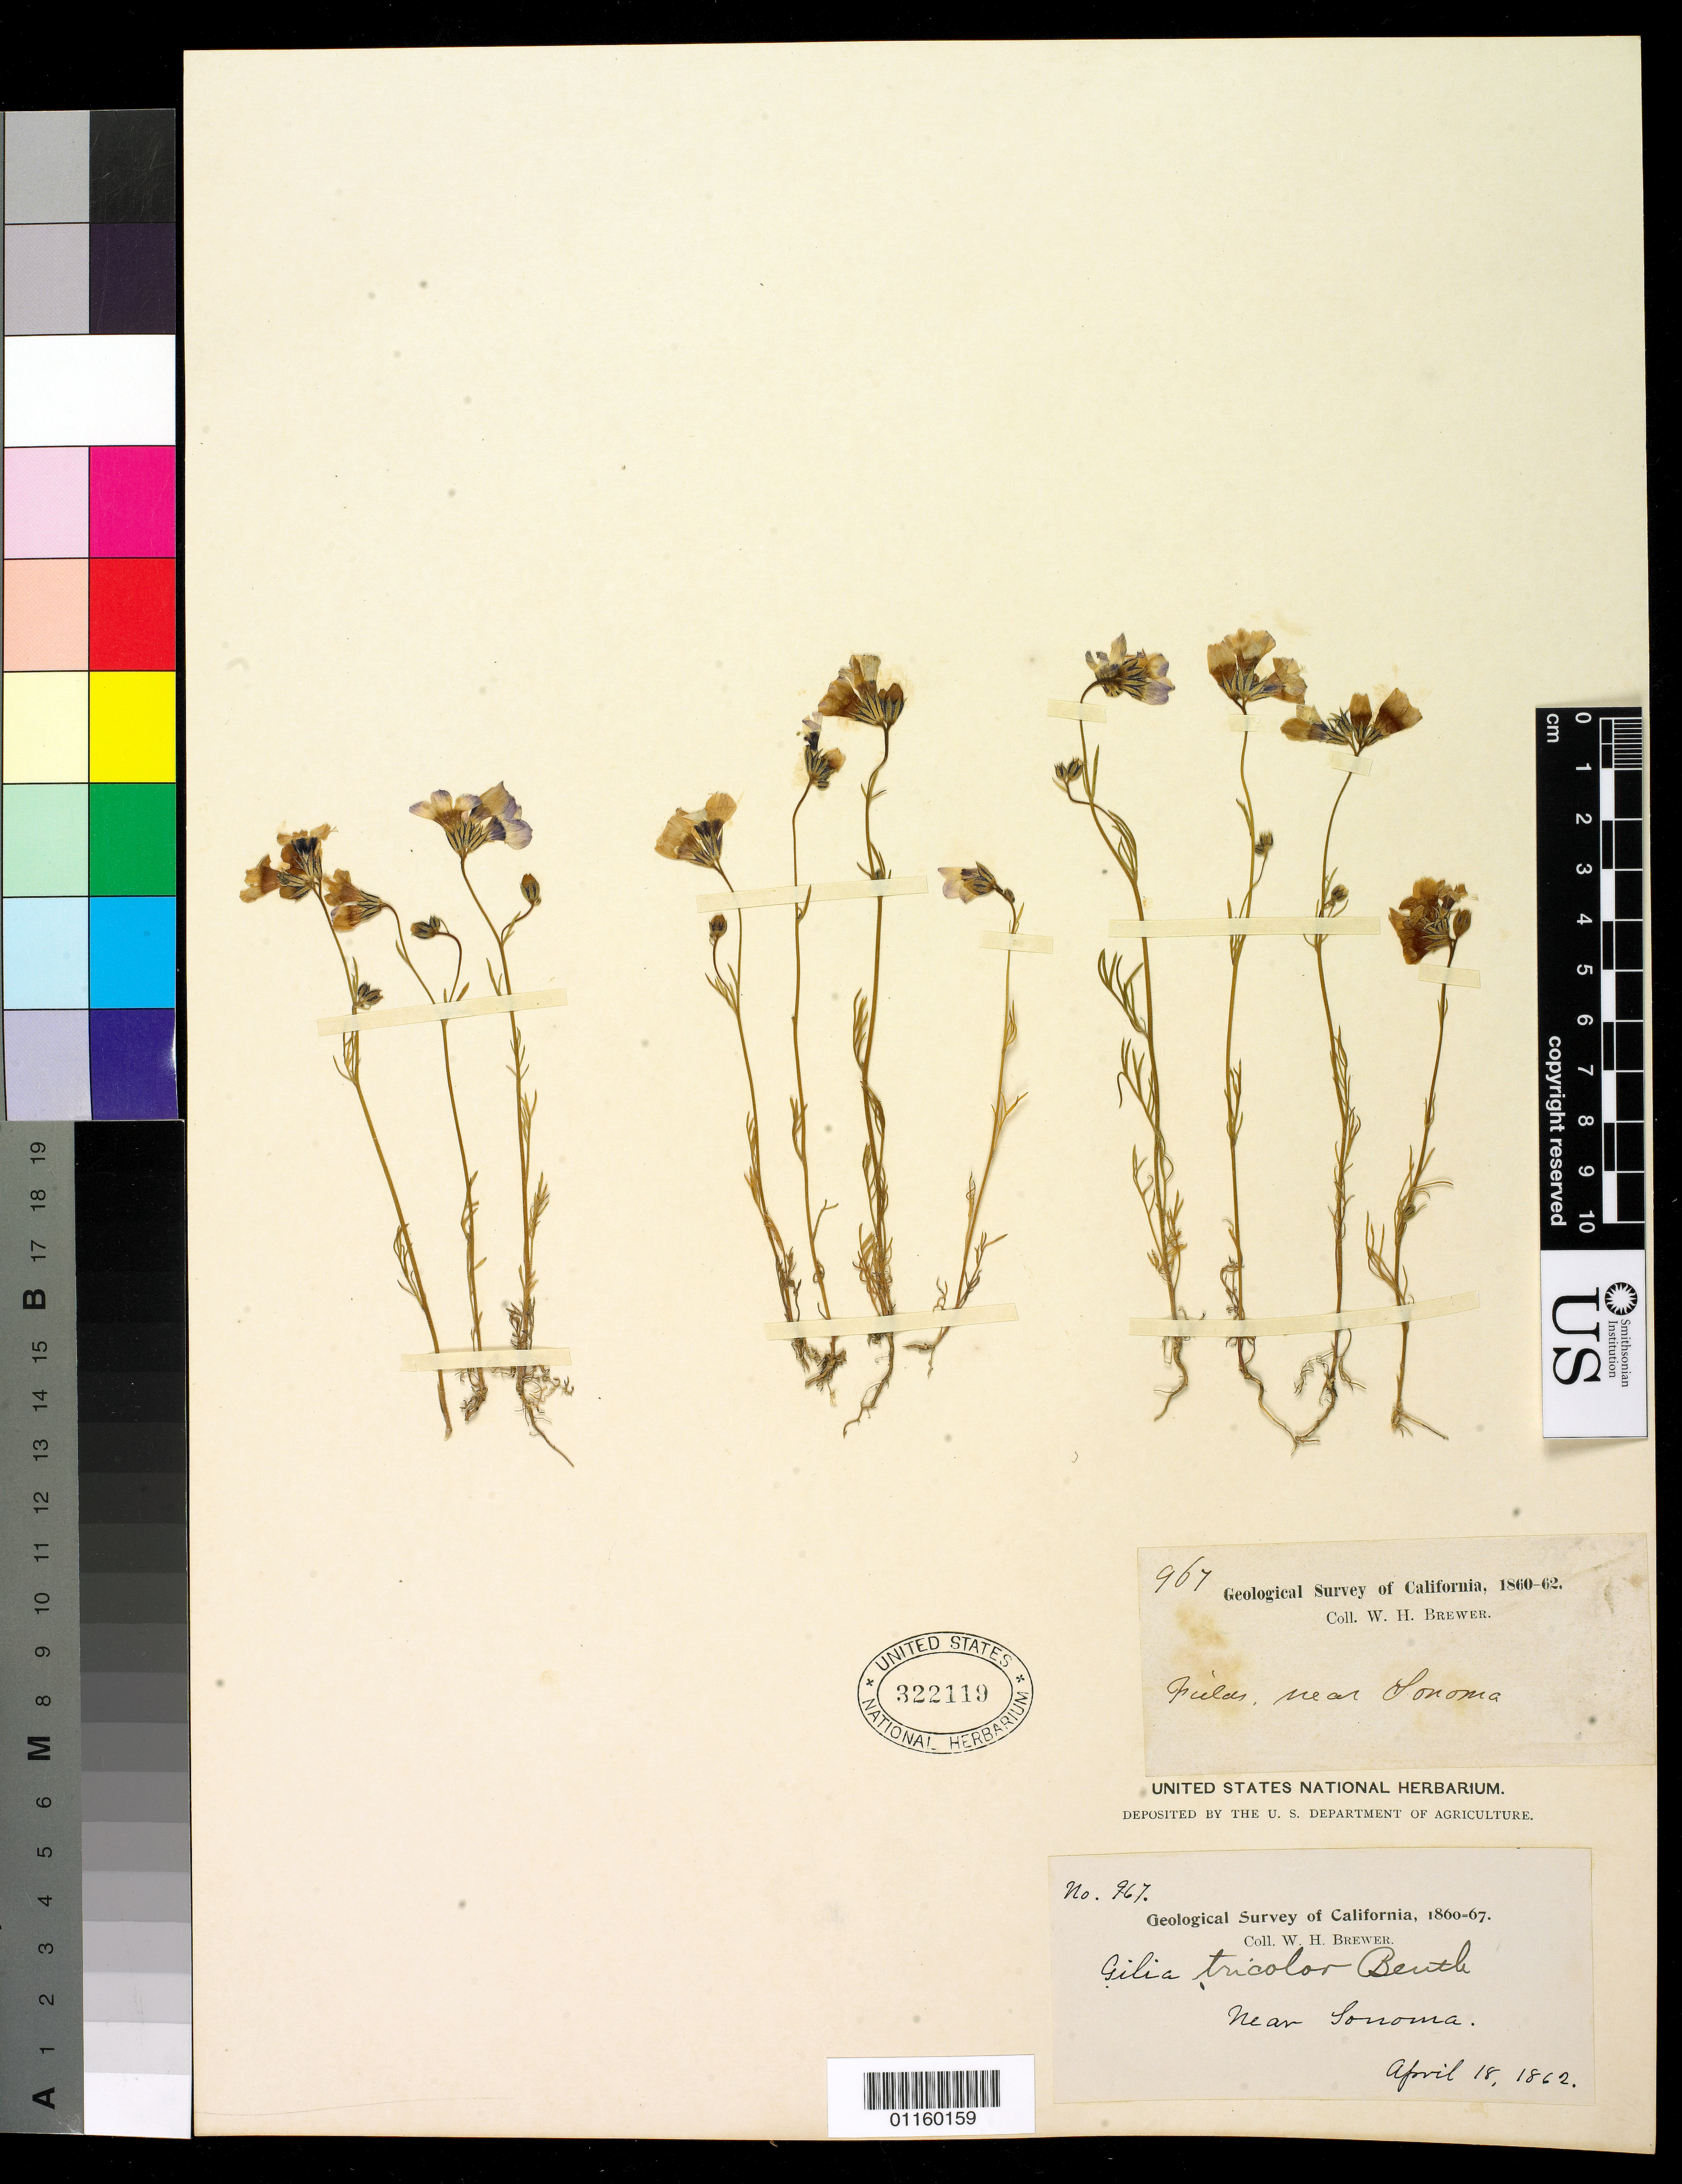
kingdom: Plantae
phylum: Tracheophyta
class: Magnoliopsida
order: Ericales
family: Polemoniaceae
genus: Gilia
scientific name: Gilia tricolor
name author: Benth.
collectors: W. H. Brewer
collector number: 967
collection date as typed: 18 Apr 1862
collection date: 1862-04-18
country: United States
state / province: California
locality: near Sonoma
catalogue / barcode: US 322119